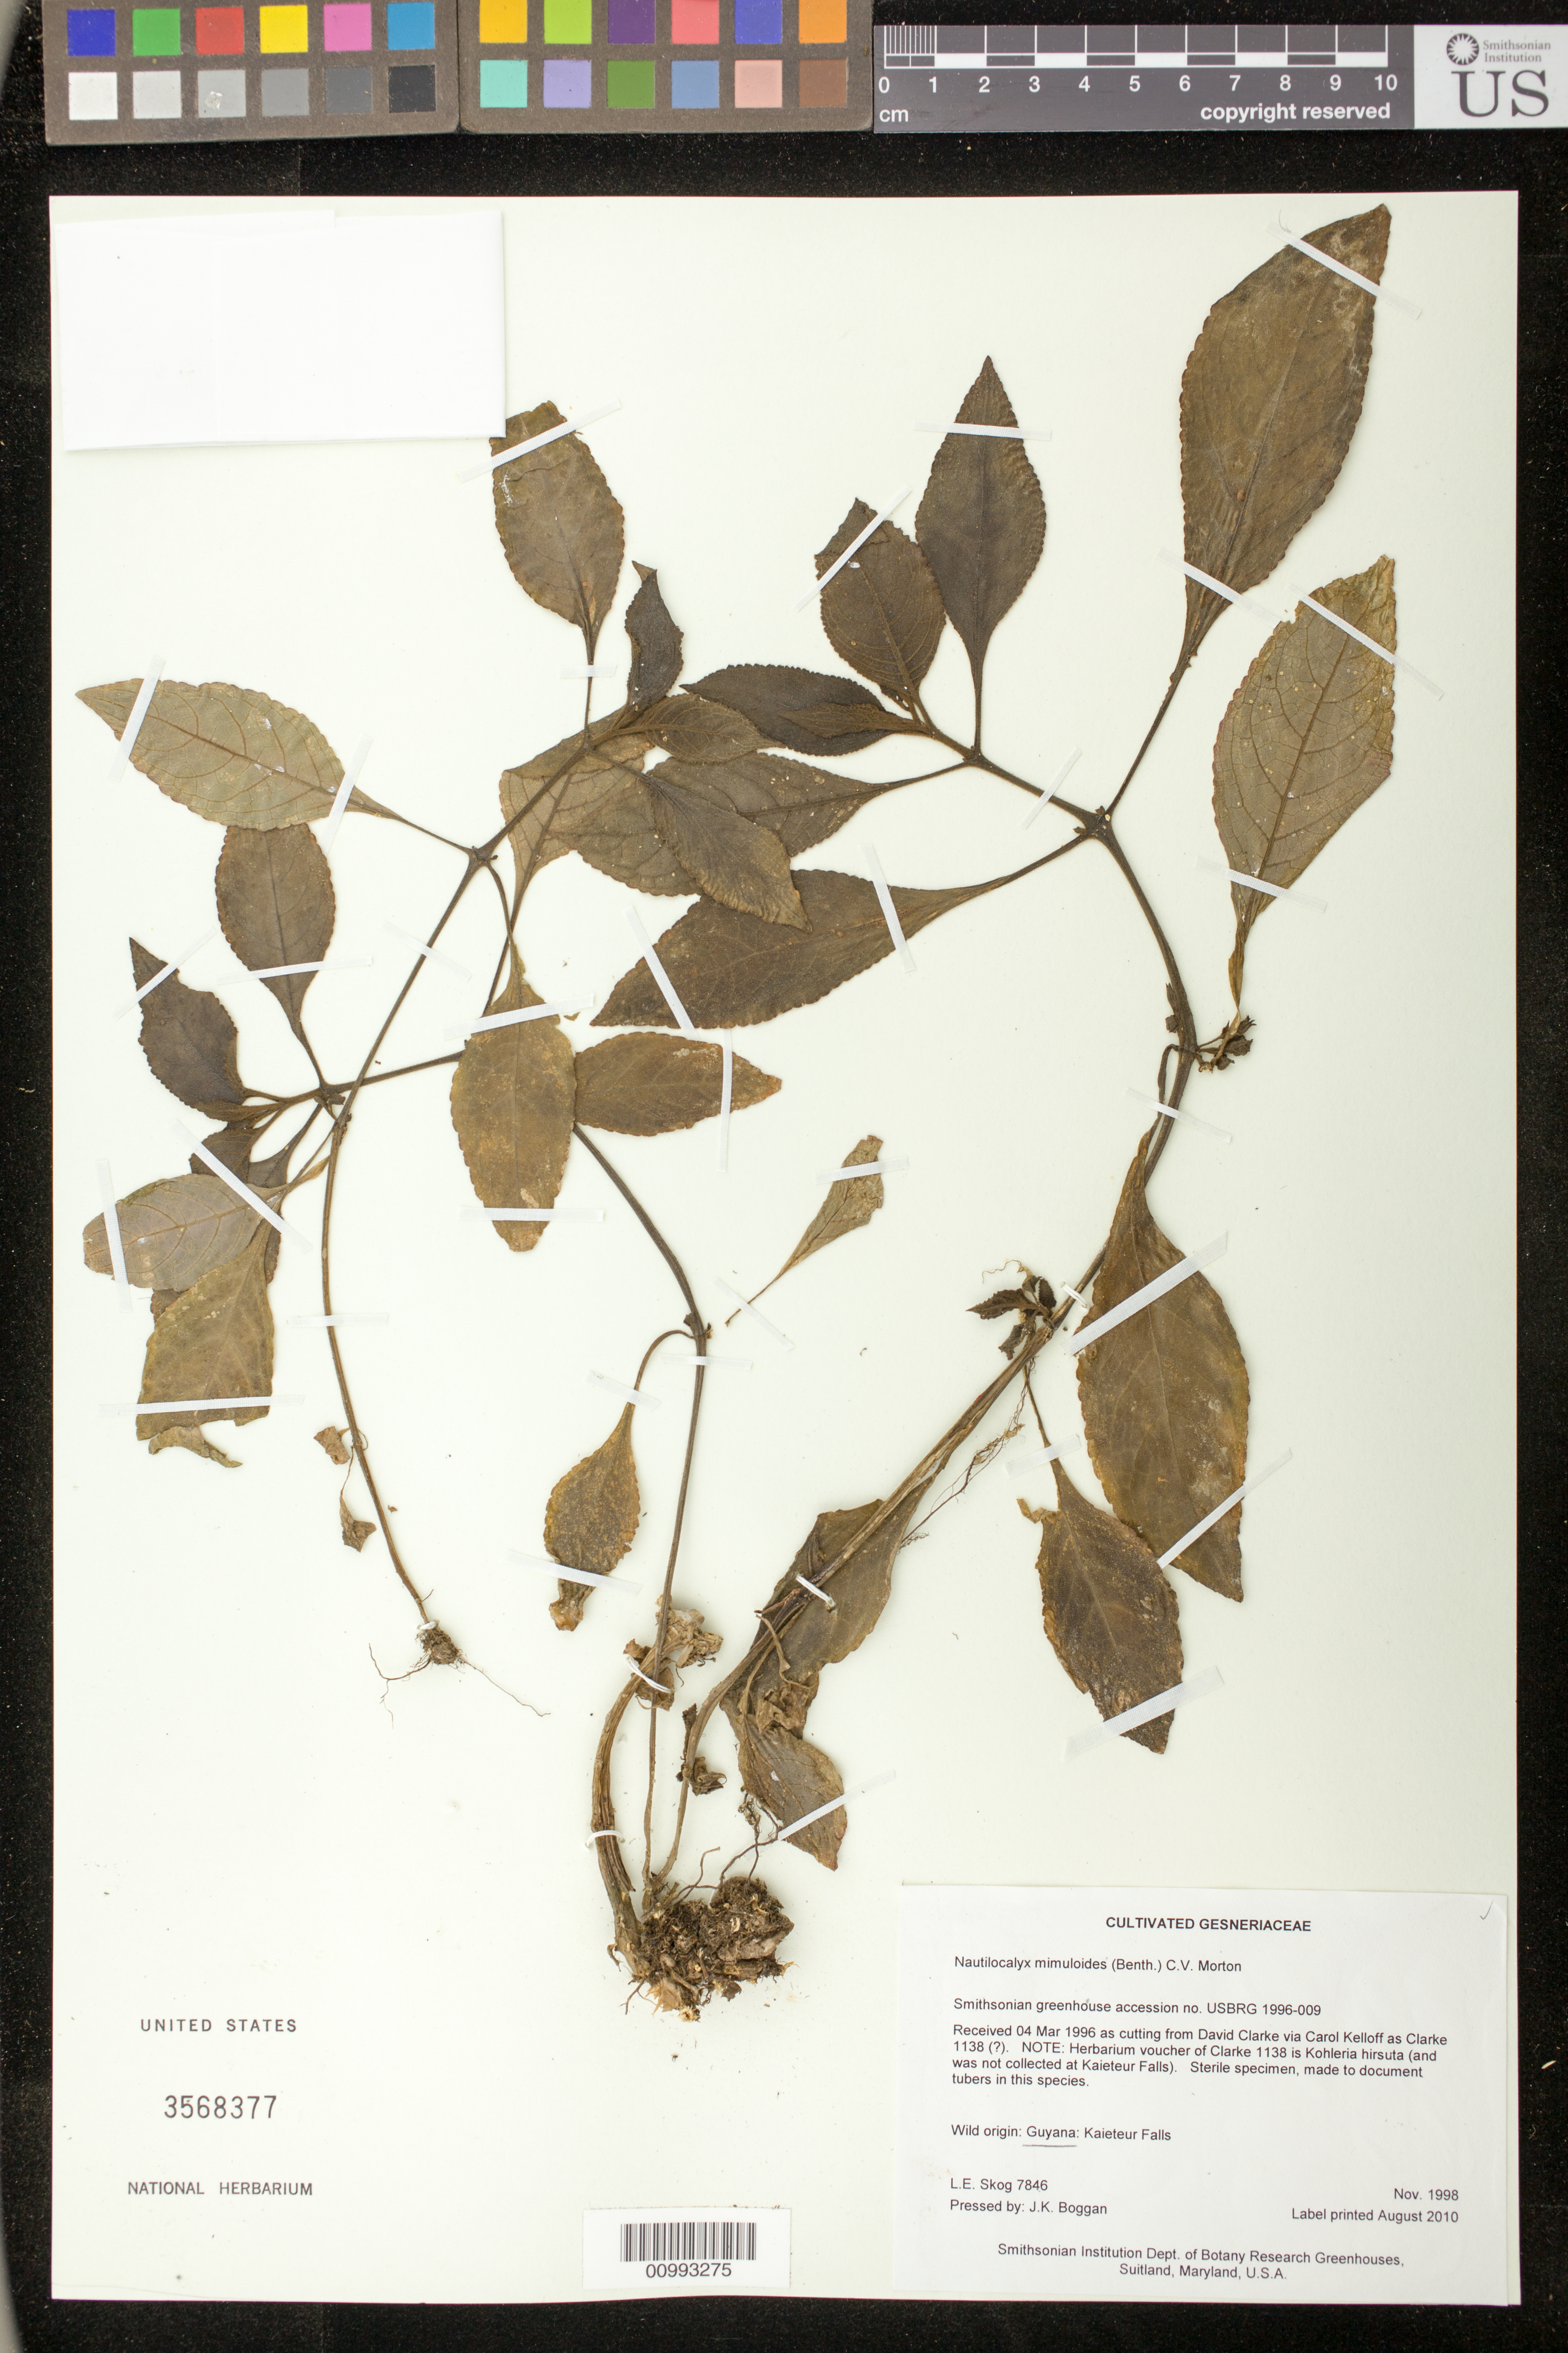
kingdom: Plantae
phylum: Tracheophyta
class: Magnoliopsida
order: Lamiales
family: Gesneriaceae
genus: Nautilocalyx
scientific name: Nautilocalyx mimuloides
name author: (Benth.) C.V. Morton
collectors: L. E. Skog & J. K. Boggan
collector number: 7846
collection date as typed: Nov 1999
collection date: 1999-11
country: Guyana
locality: Smithsonian Institution Dept. of Botany Research Greenhouses, Suitland, Maryland, U.S.A.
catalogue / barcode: US 3568377